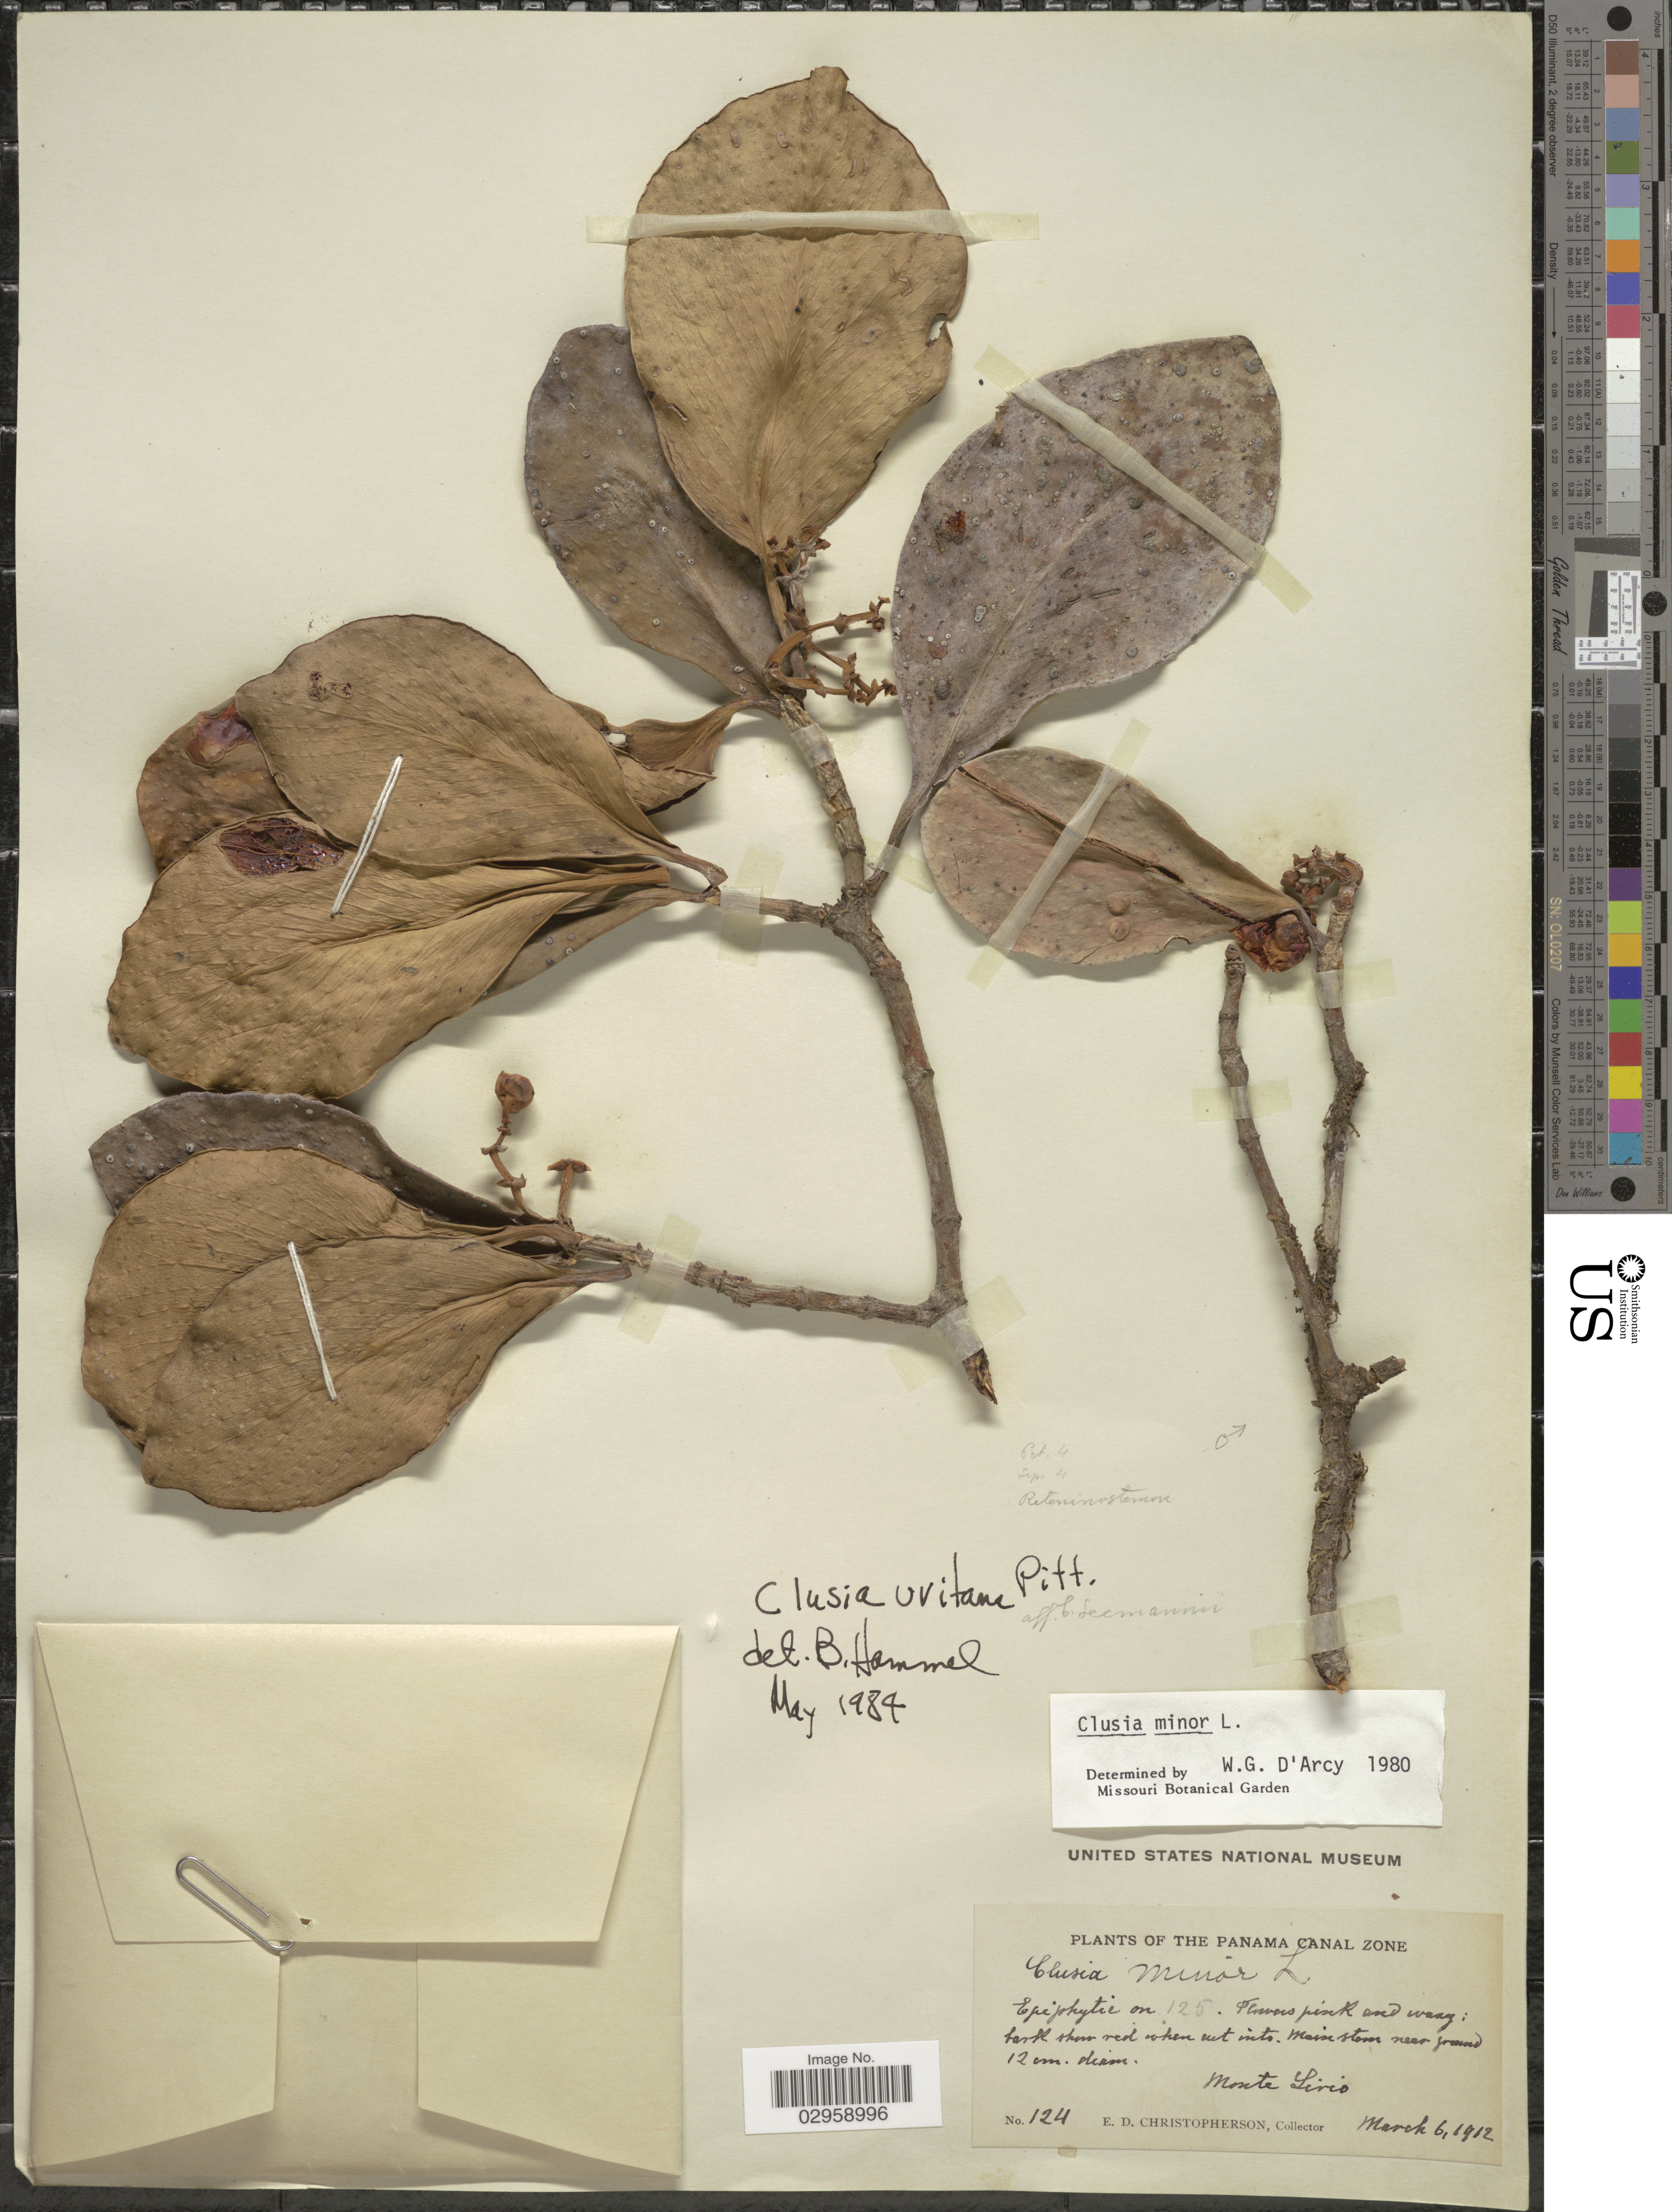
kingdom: Plantae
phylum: Tracheophyta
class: Magnoliopsida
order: Malpighiales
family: Clusiaceae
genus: Clusia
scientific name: Clusia uvitana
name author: Pittier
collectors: E. Christopherson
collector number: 124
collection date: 1912-03-06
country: Panama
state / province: Colón / Panamá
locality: The Panama Canal Zone. Monte Lirio